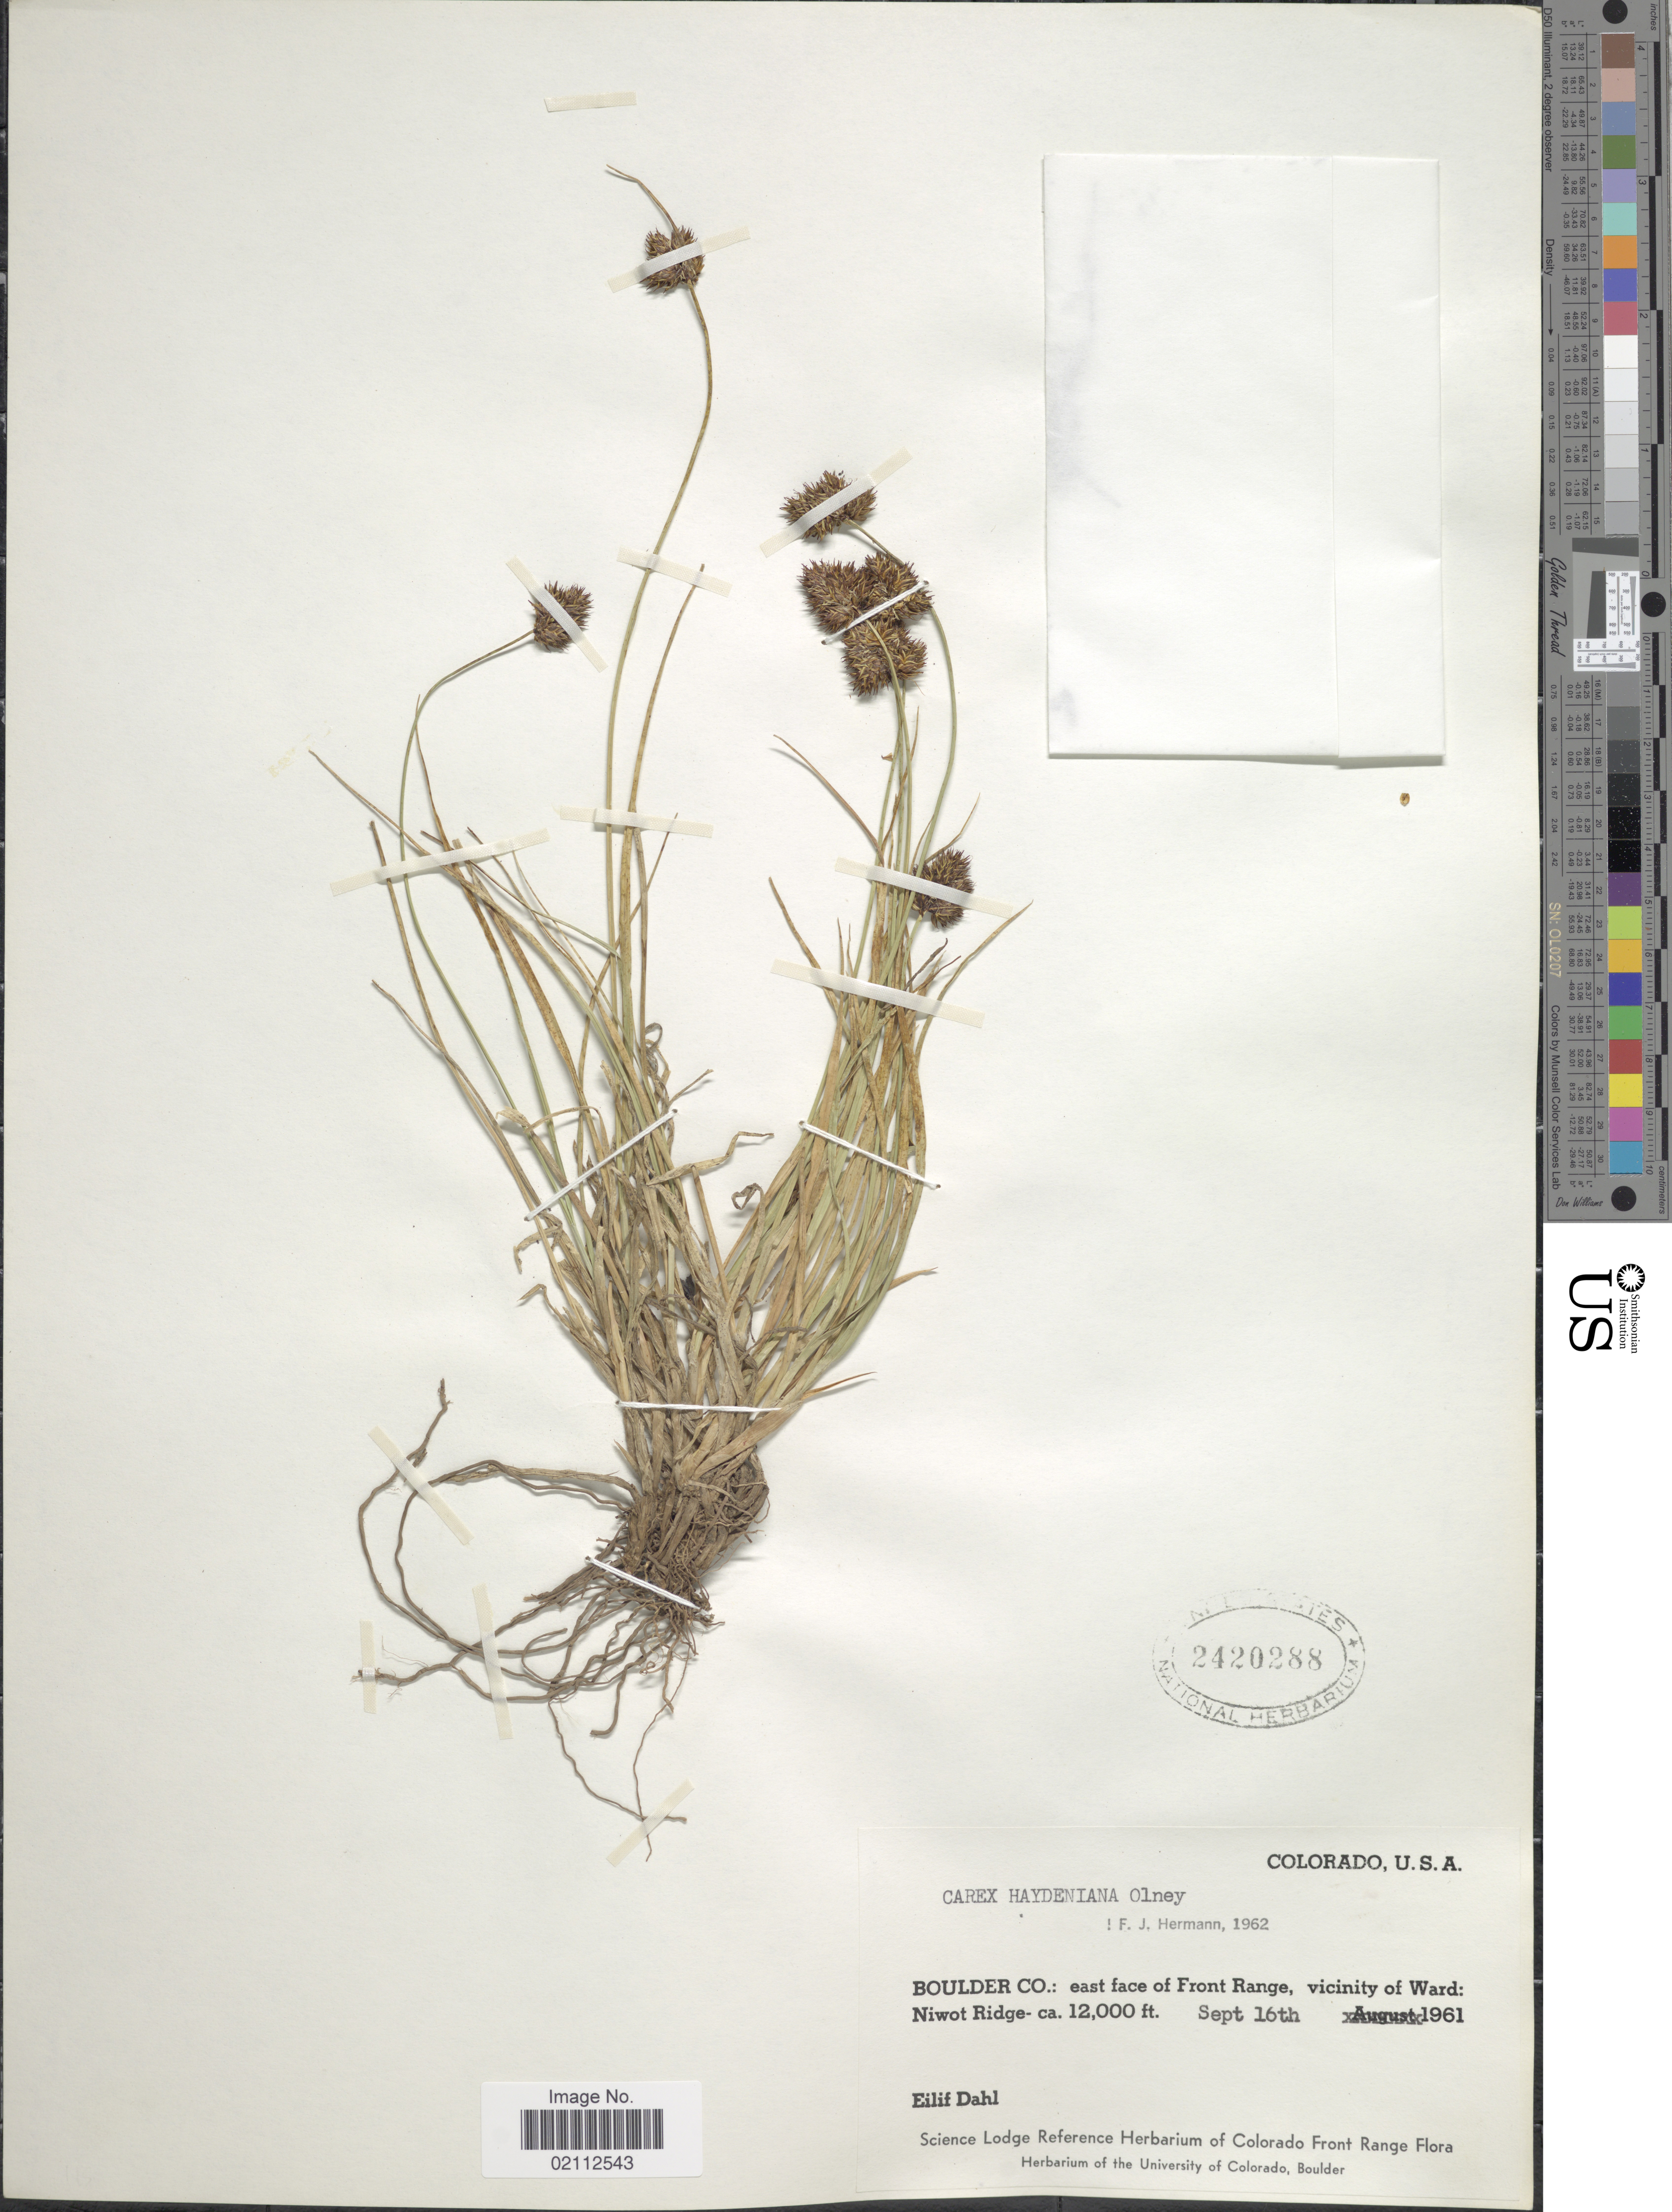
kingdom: Plantae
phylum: Tracheophyta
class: Liliopsida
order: Poales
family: Cyperaceae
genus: Carex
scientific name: Carex haydeniana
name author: Olney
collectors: A. Dahl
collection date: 1961-09-16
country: United States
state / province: Colorado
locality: Boulder Co.: east facing of Front Range, vicinity of Ward: Niwot Ridge.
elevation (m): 366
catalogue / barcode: US 2420288